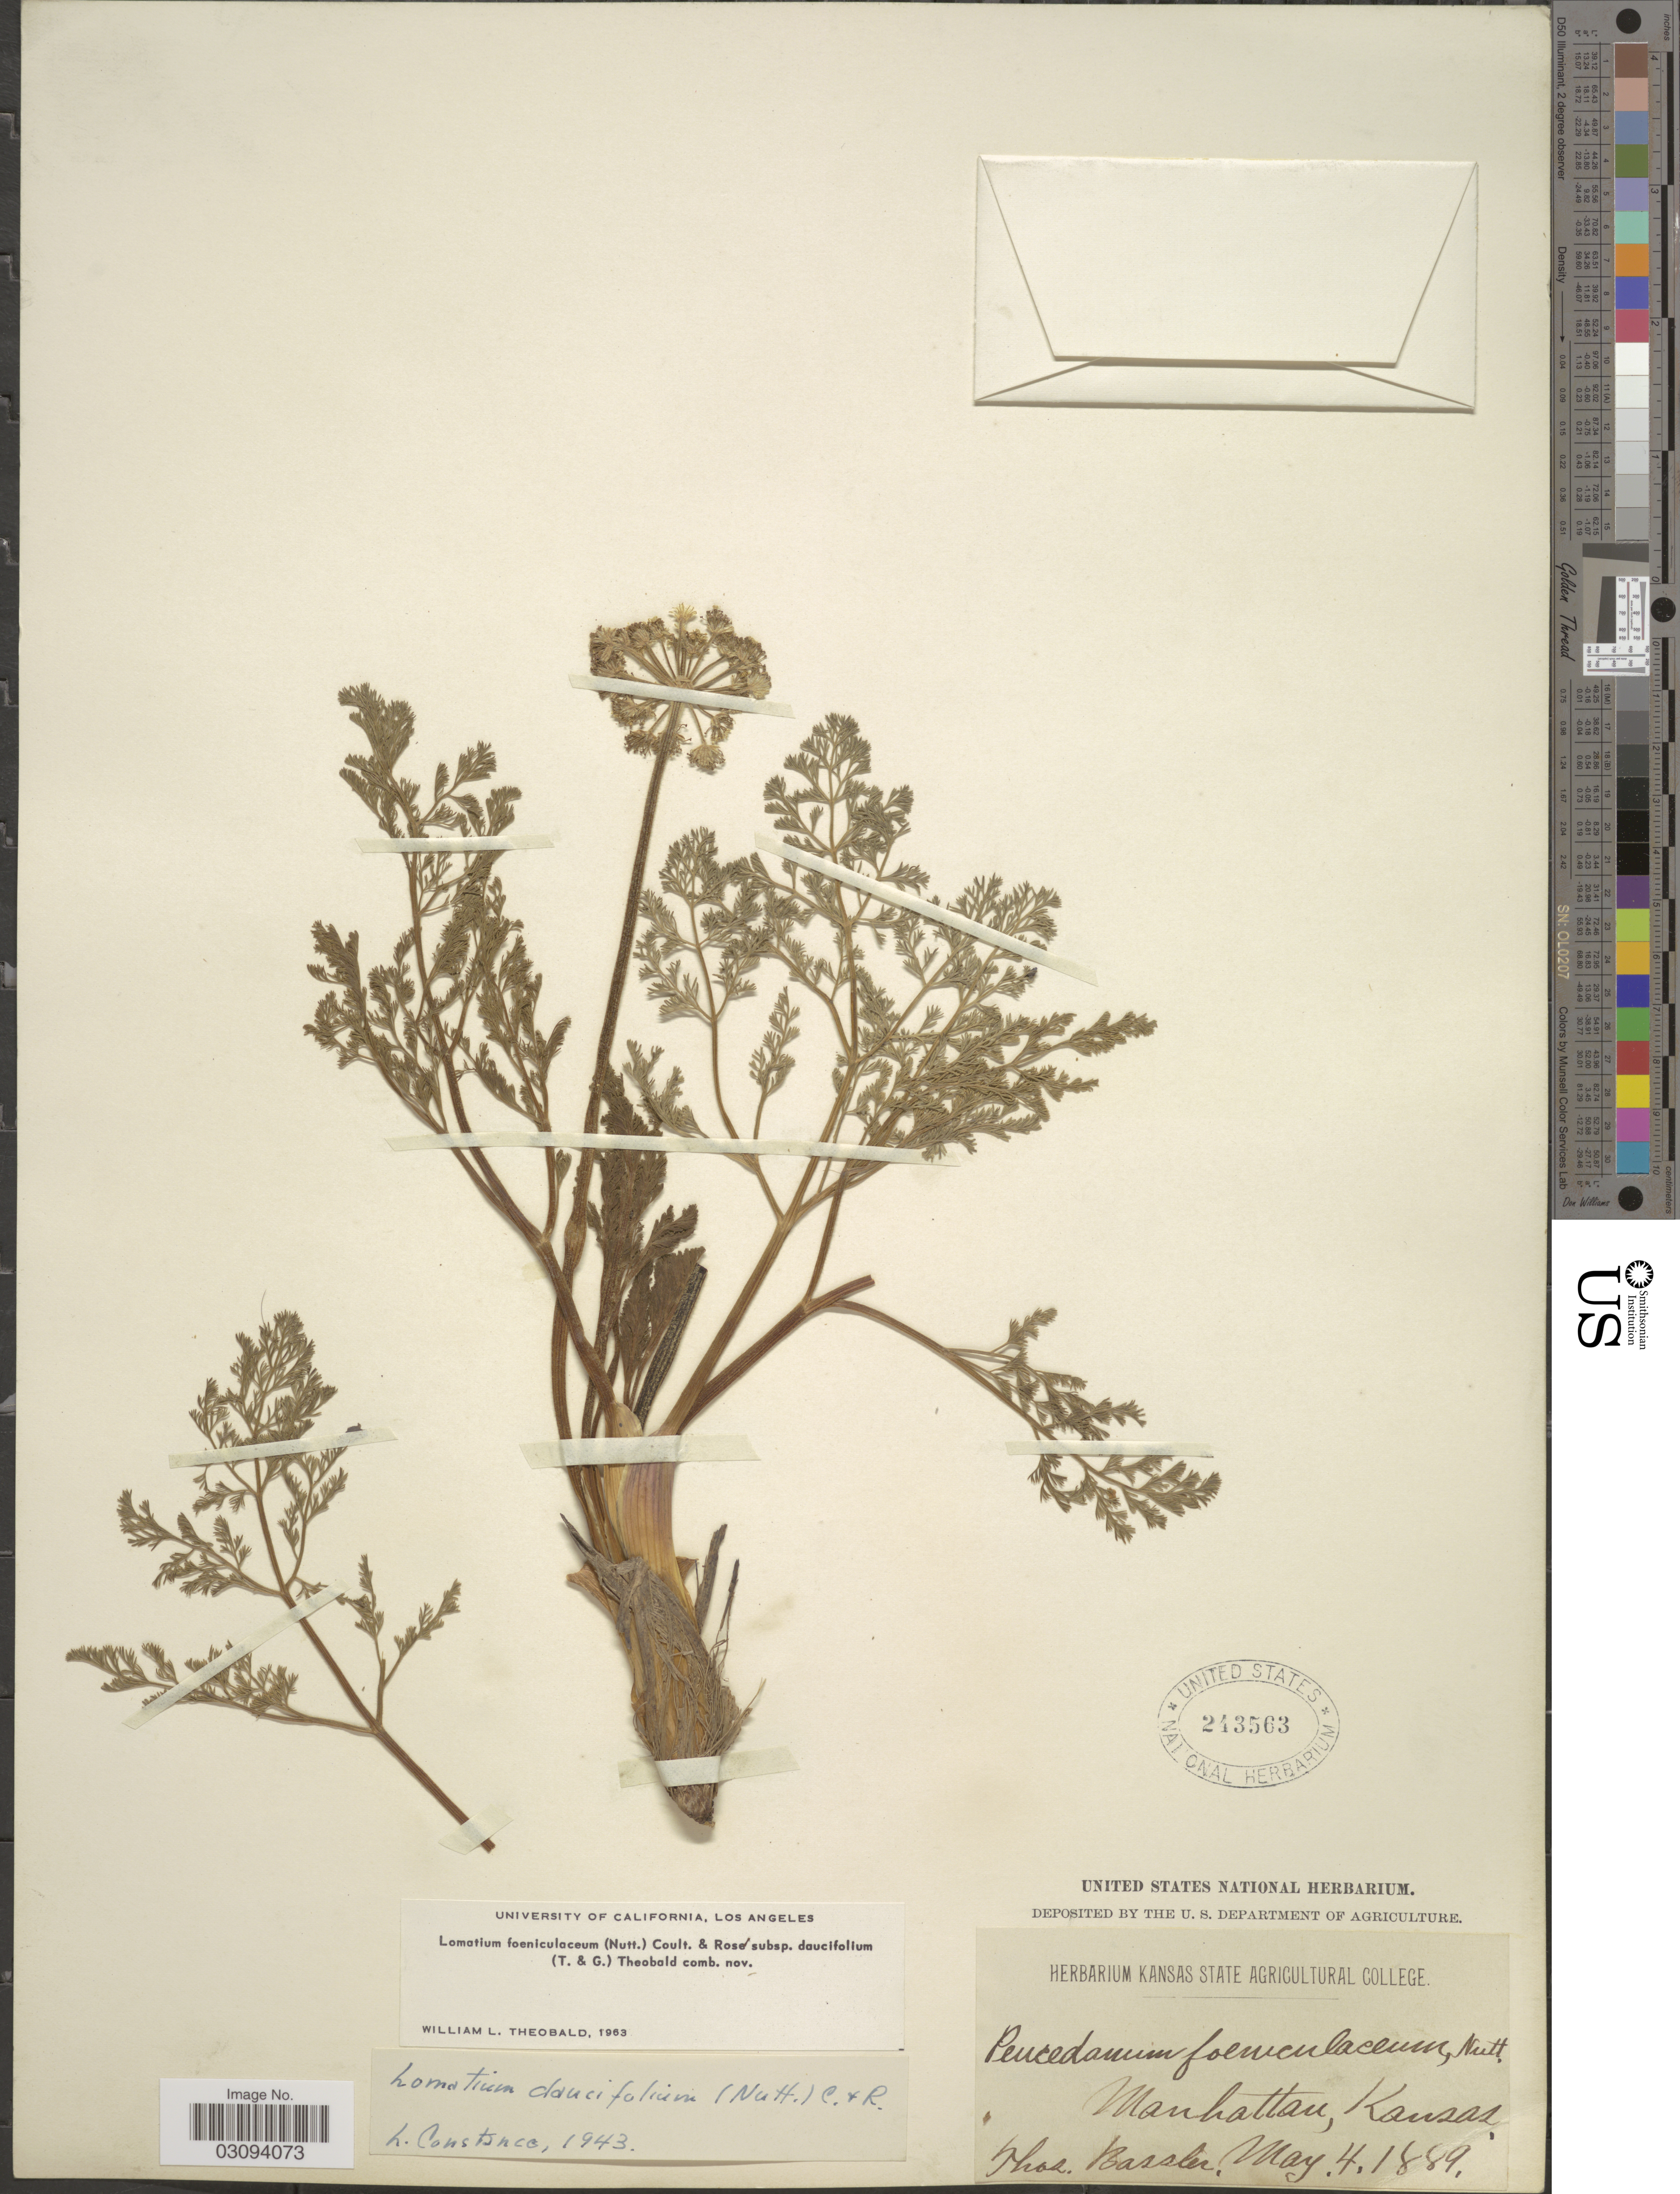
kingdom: Plantae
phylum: Tracheophyta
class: Magnoliopsida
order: Apiales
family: Apiaceae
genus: Lomatium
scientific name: Lomatium foeniculaceum subsp. daucifolium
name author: (Torr. & A. Gray) W.L. Theob.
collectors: T. Bassler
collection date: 1889-05-04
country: United States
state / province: Kansas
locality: Manhattan.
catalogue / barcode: US 243563